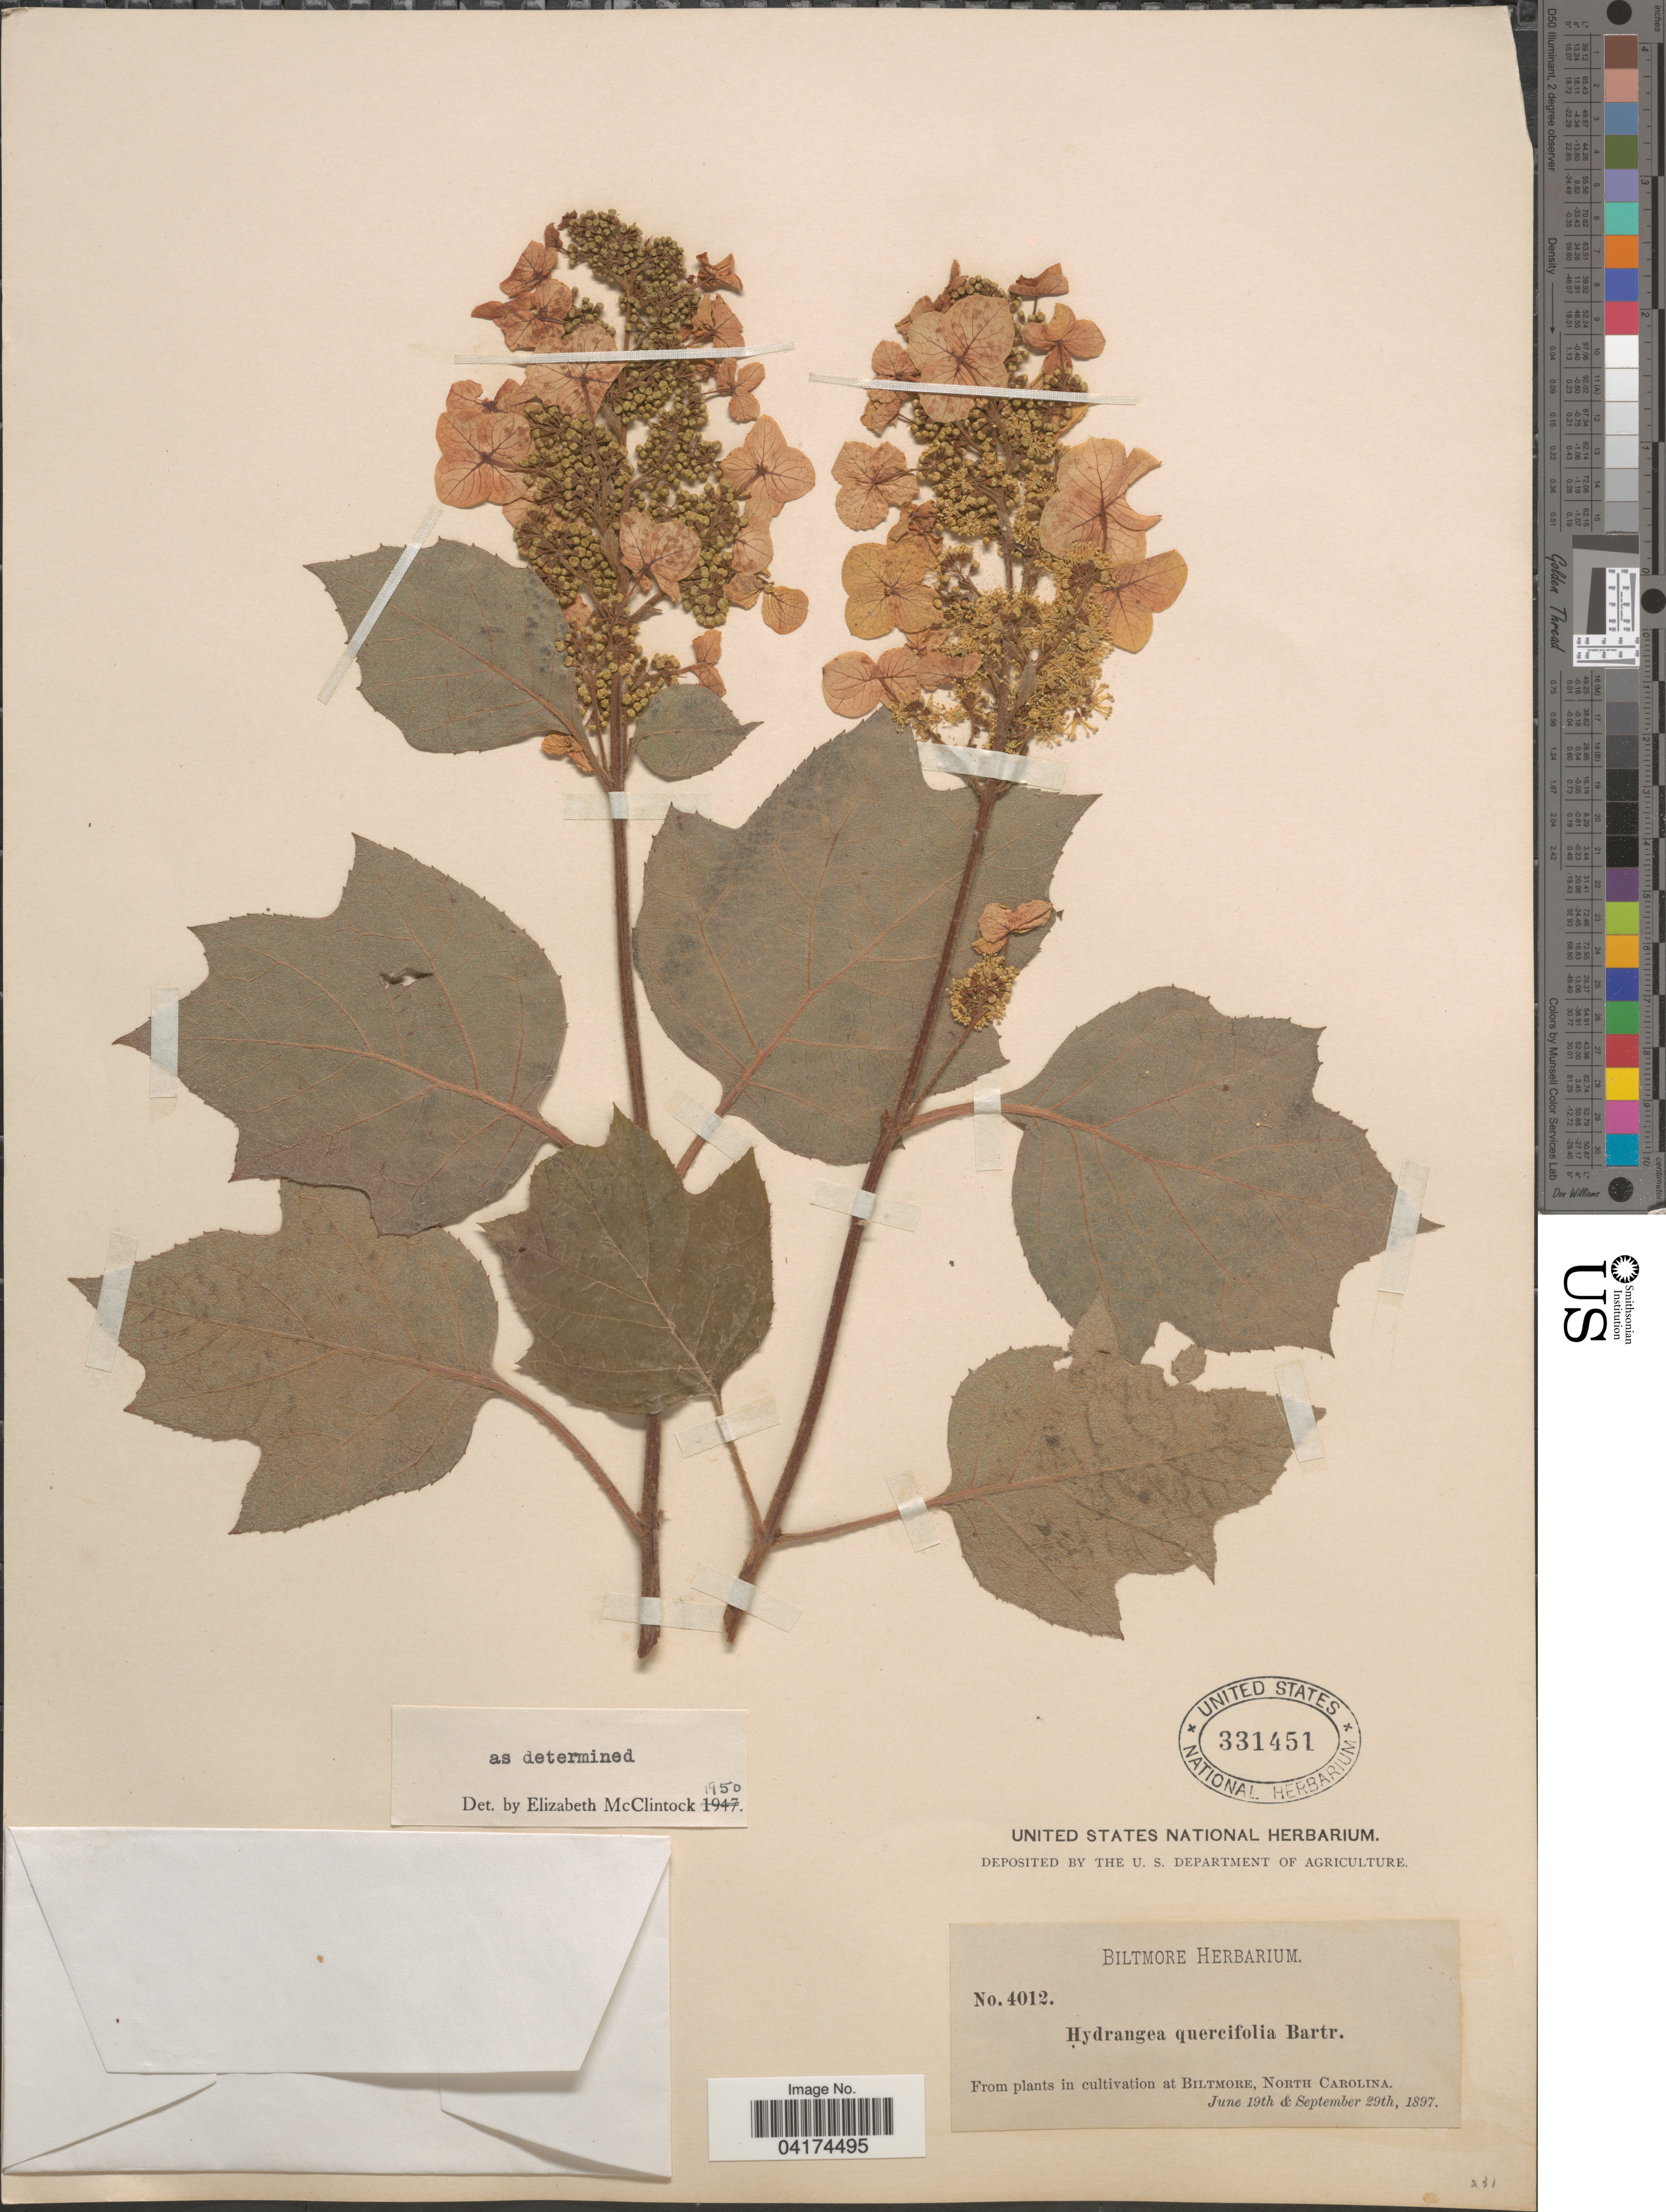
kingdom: Plantae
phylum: Tracheophyta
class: Magnoliopsida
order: Cornales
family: Hydrangeaceae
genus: Hydrangea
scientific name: Hydrangea quercifolia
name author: W. Bartram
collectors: ex herb. Biltmore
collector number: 4012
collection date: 1897-06-19/1897-09-29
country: United States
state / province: North Carolina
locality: Biltmore.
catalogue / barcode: US 331451